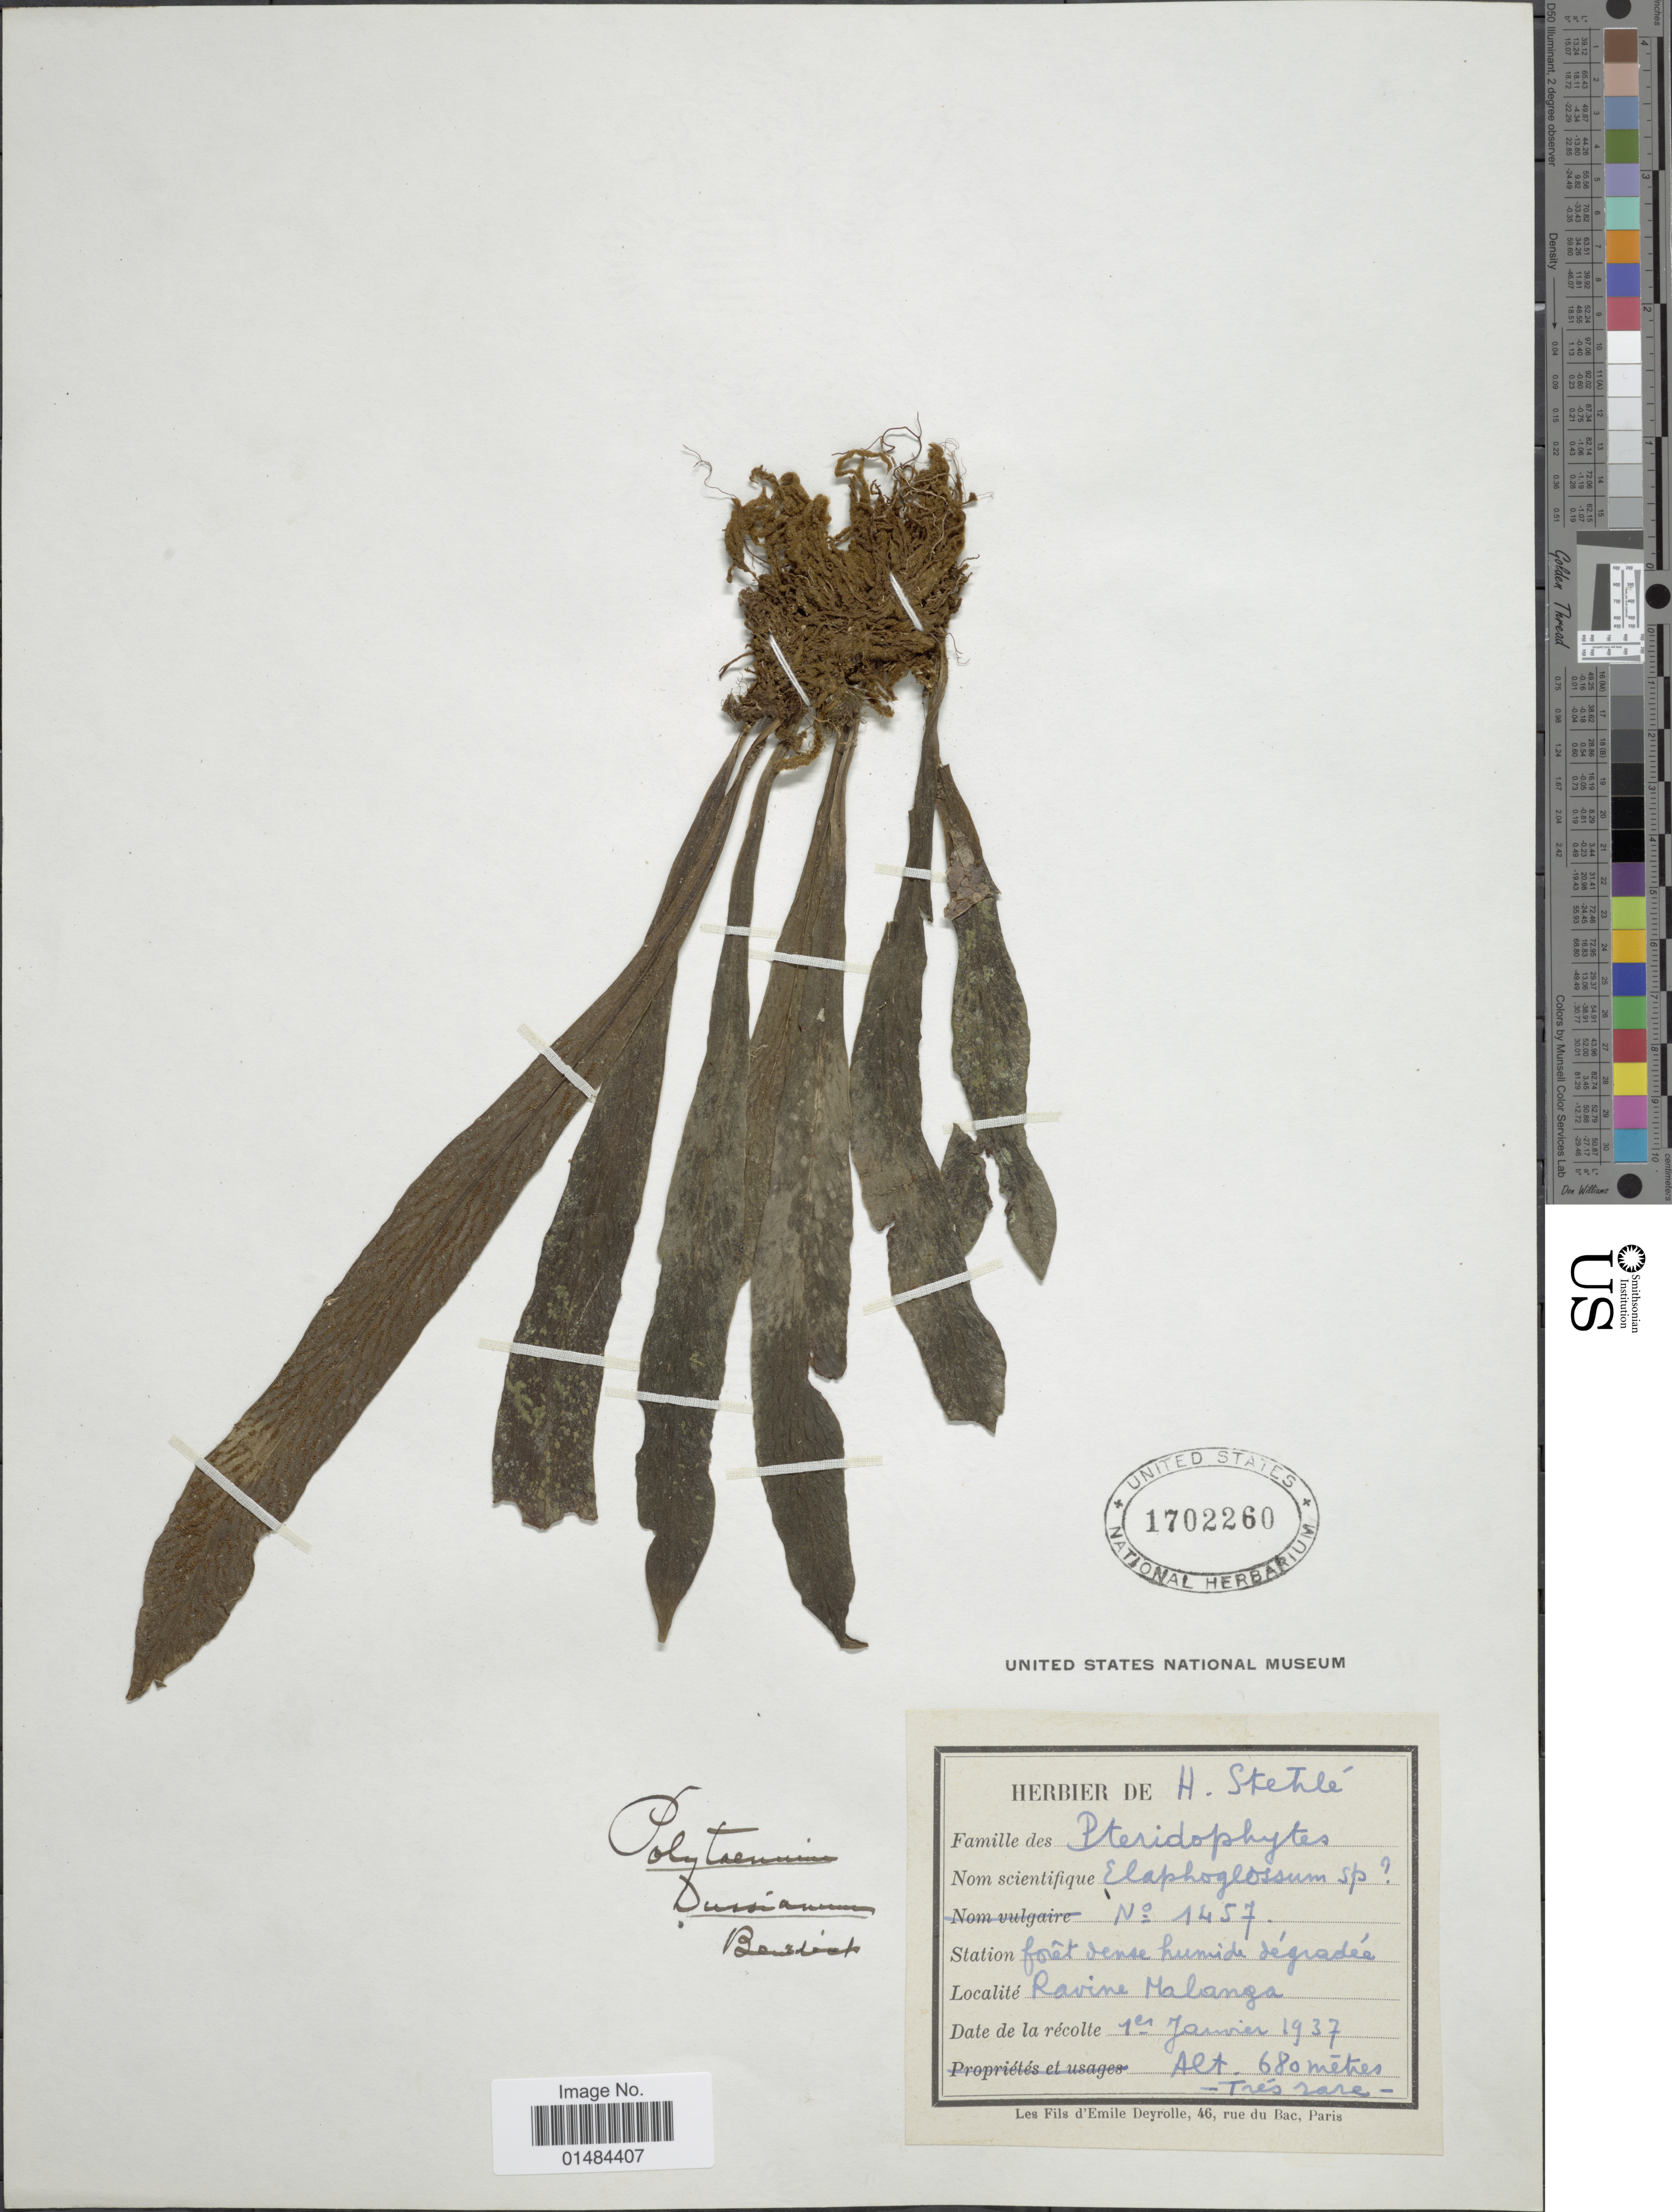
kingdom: Plantae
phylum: Tracheophyta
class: Polypodiopsida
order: Polypodiales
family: Pteridaceae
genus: Polytaenium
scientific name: Polytaenium dussianum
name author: (Benedict) Benedict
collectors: ex herb. H. Stehlé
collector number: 1457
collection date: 1937-01-01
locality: Ravine Malanga.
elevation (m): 680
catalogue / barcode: US 1702260